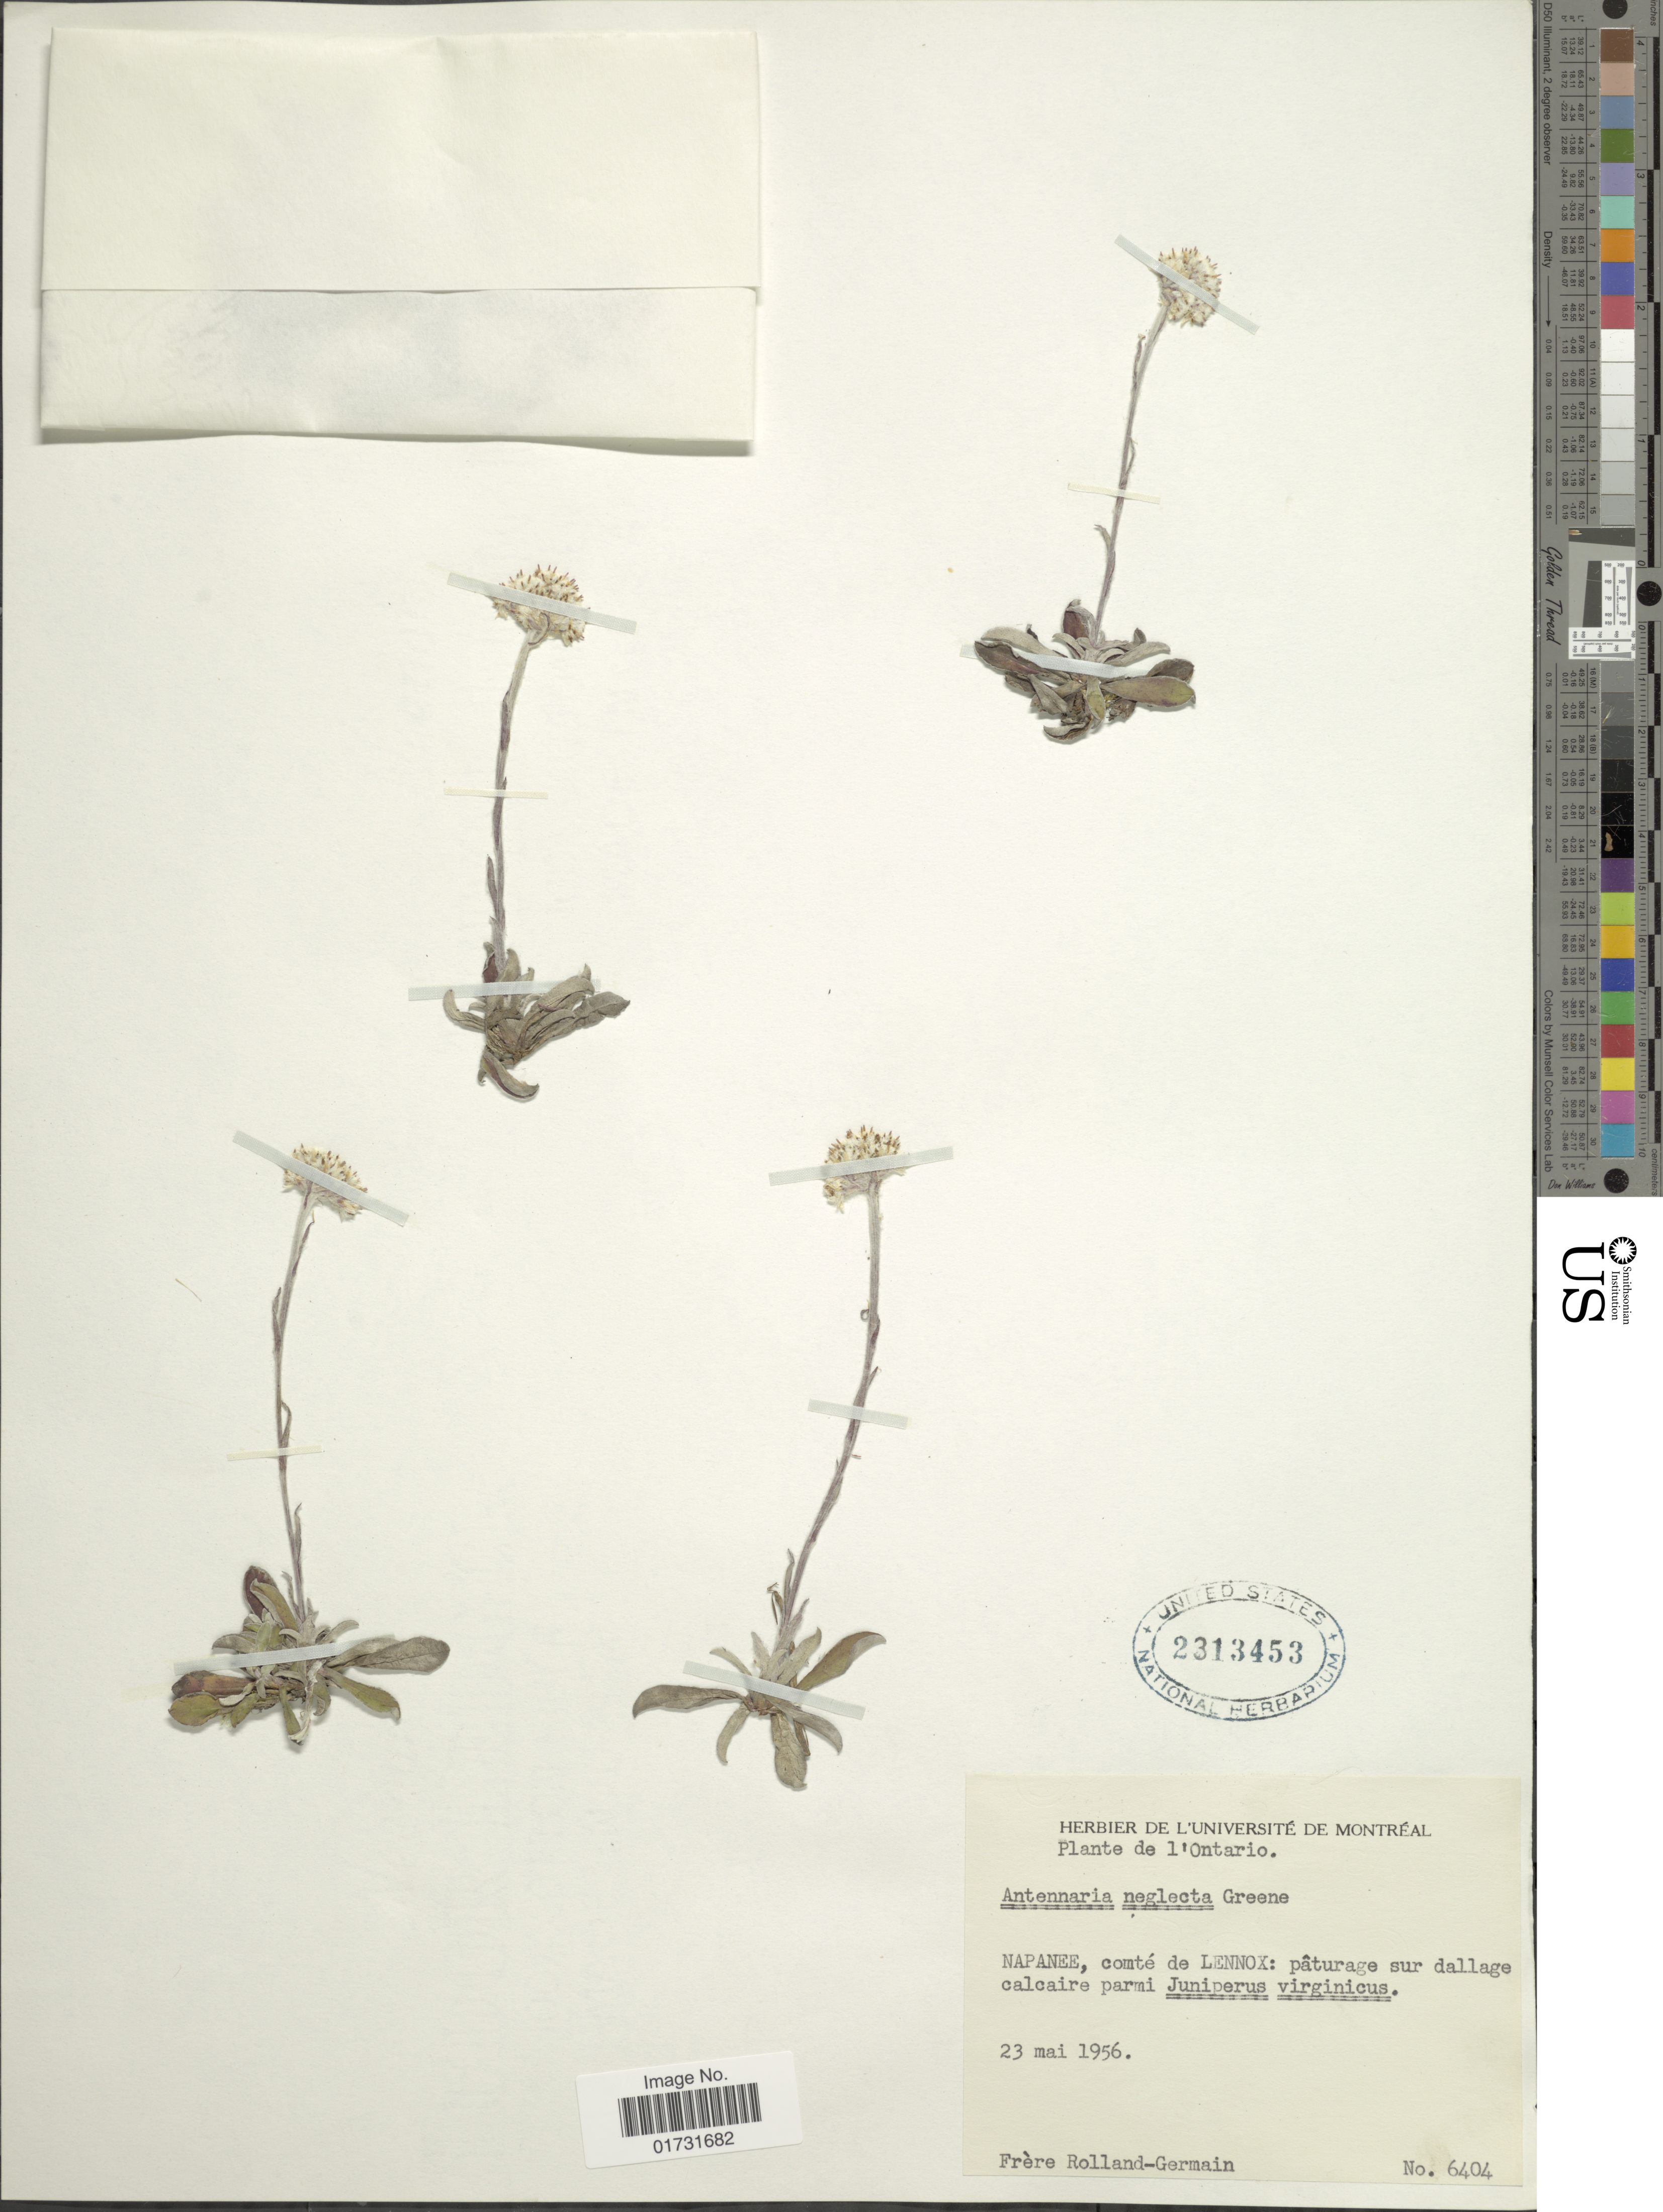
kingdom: Plantae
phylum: Tracheophyta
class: Magnoliopsida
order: Asterales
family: Asteraceae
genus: Antennaria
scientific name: Antennaria neglecta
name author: Greene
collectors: Rolland-Germain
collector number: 6404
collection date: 1956-05-23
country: Canada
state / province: Ontario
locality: Napanee, comté de Lennox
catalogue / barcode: US 2313453